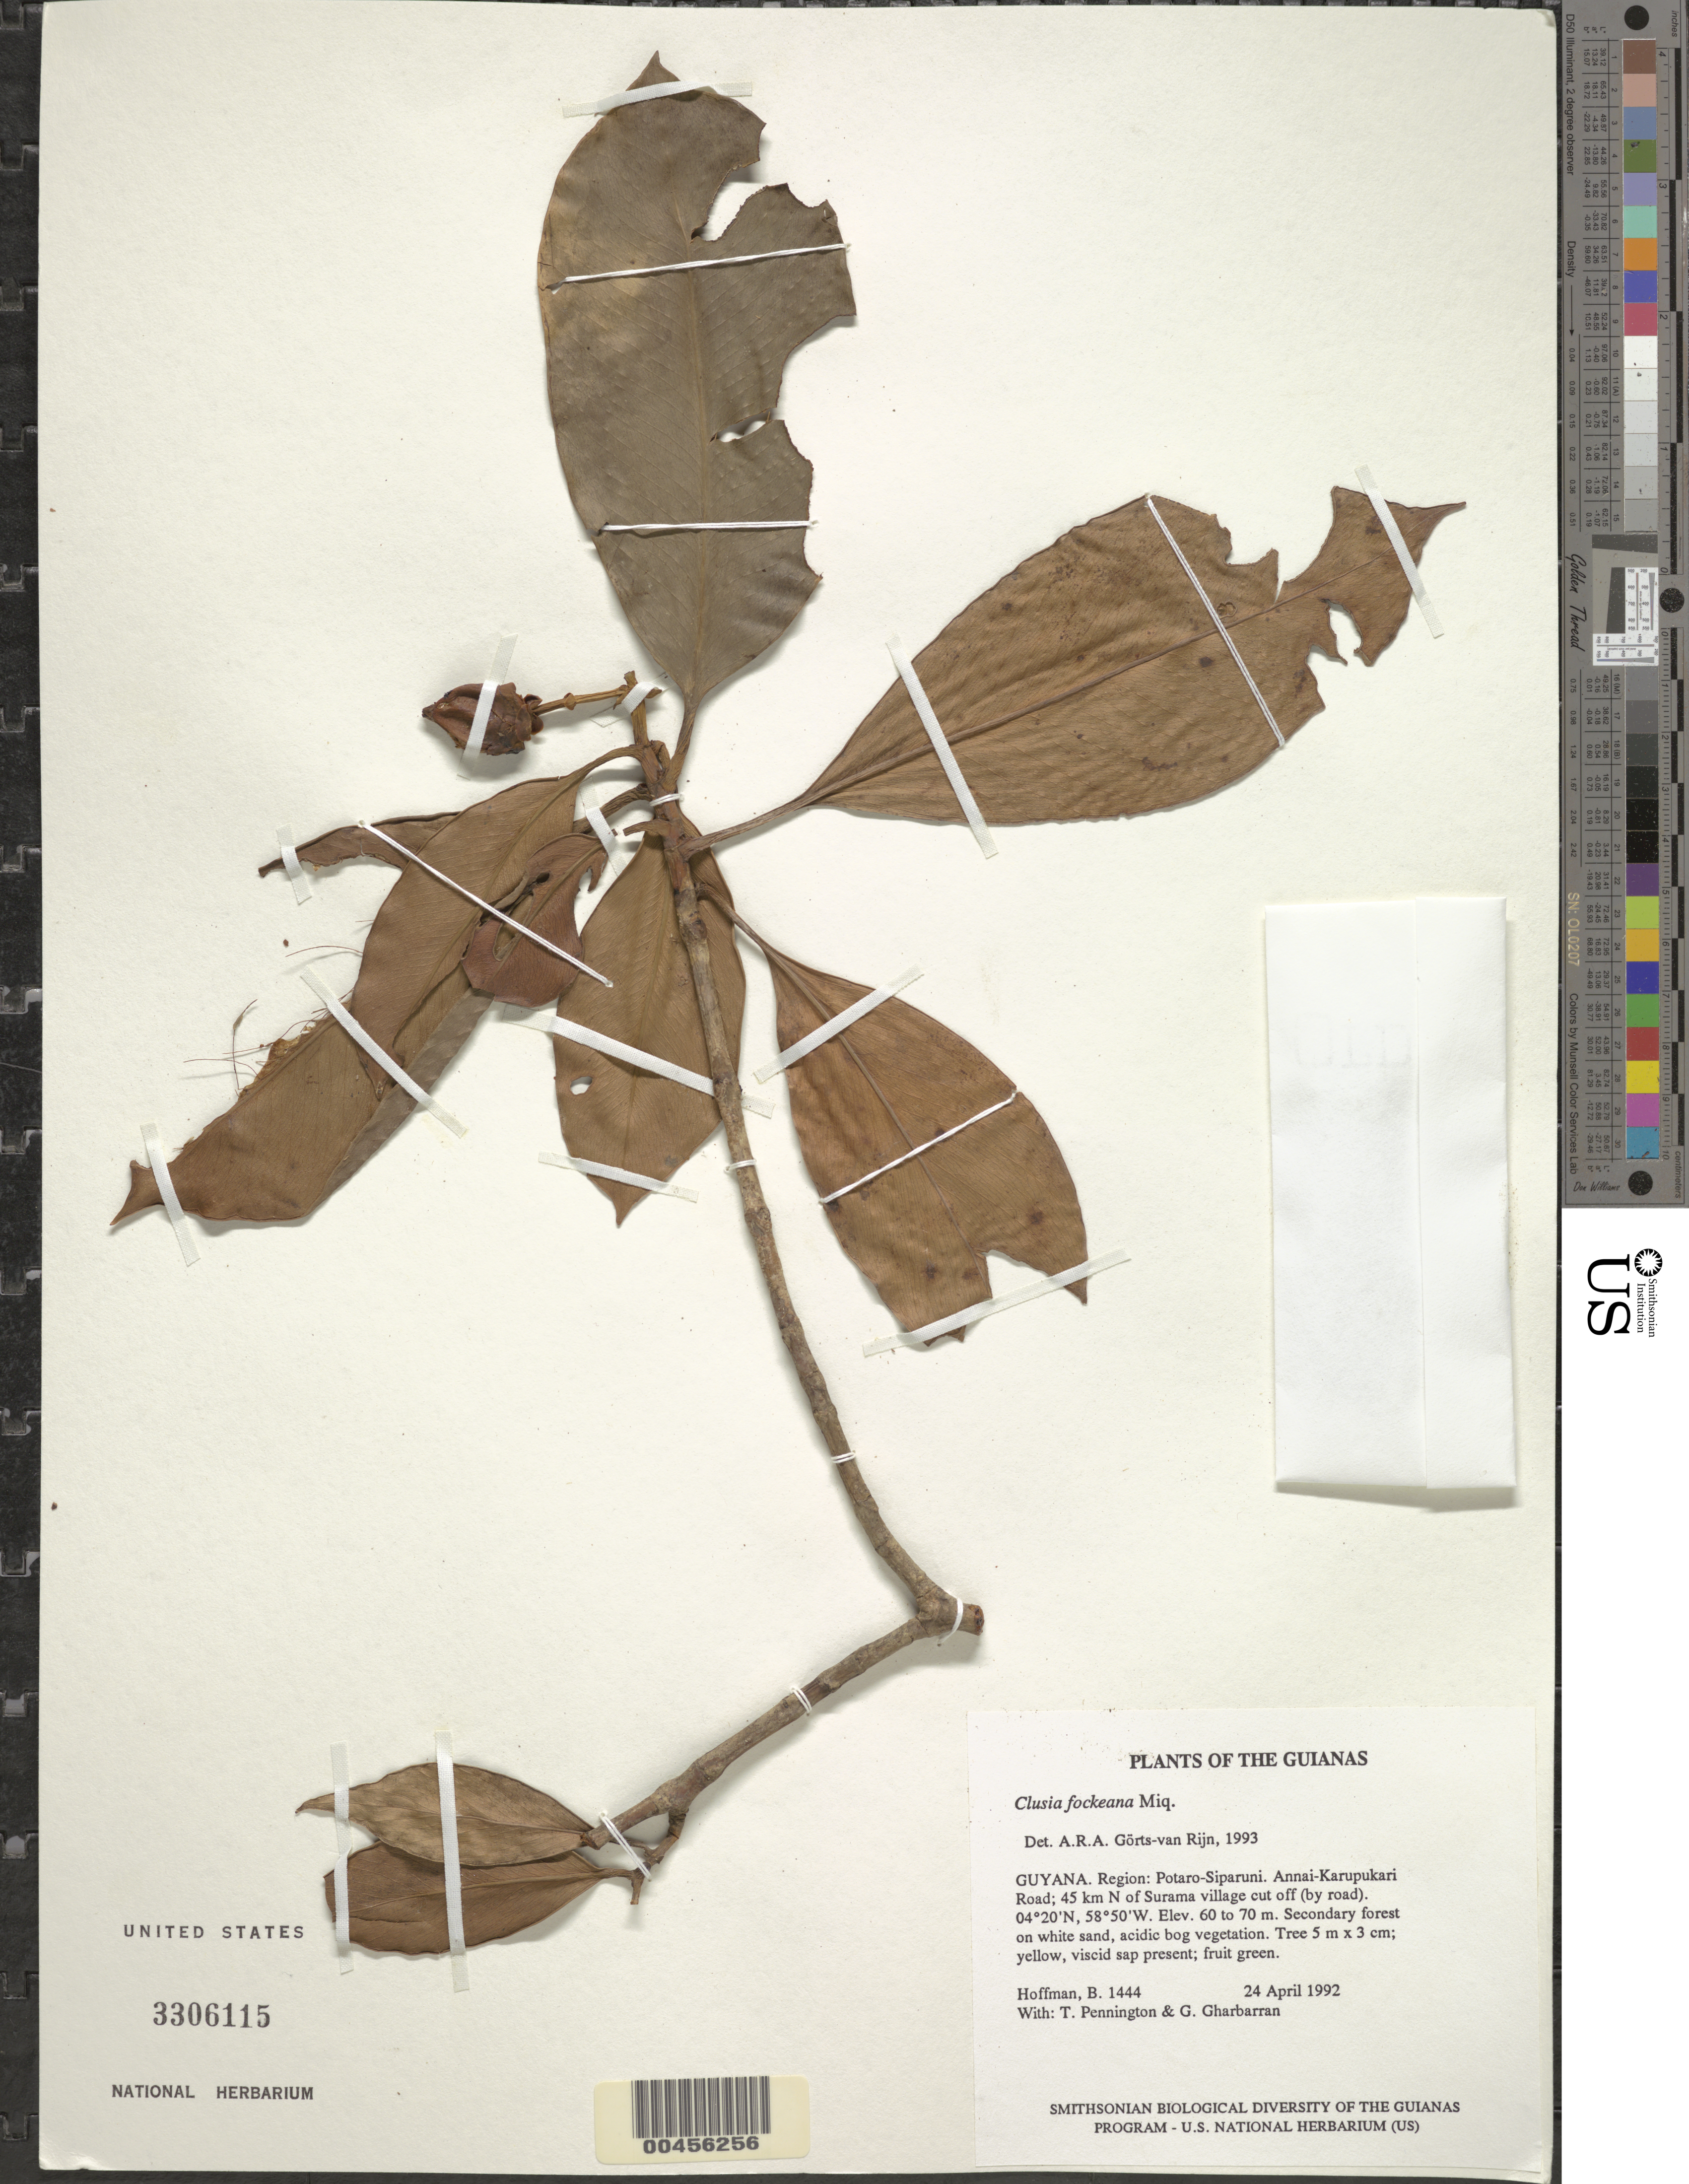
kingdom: Plantae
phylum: Tracheophyta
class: Magnoliopsida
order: Malpighiales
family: Clusiaceae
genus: Clusia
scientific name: Clusia fockeana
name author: Miq.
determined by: Görts-van Rijn, A. R. A.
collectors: B. Hoffman, R. T. Pennington & G. Gharbarran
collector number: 1444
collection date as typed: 24 April 1992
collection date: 1992-04-24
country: Guyana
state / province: Potaro-Siparuni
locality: Annai-Karupukari Road; 45 km N of Surama village cut off (by road). Iwokrama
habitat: Secondary forest on white sand, acidic bog vegetation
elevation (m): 60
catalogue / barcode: US 3306115